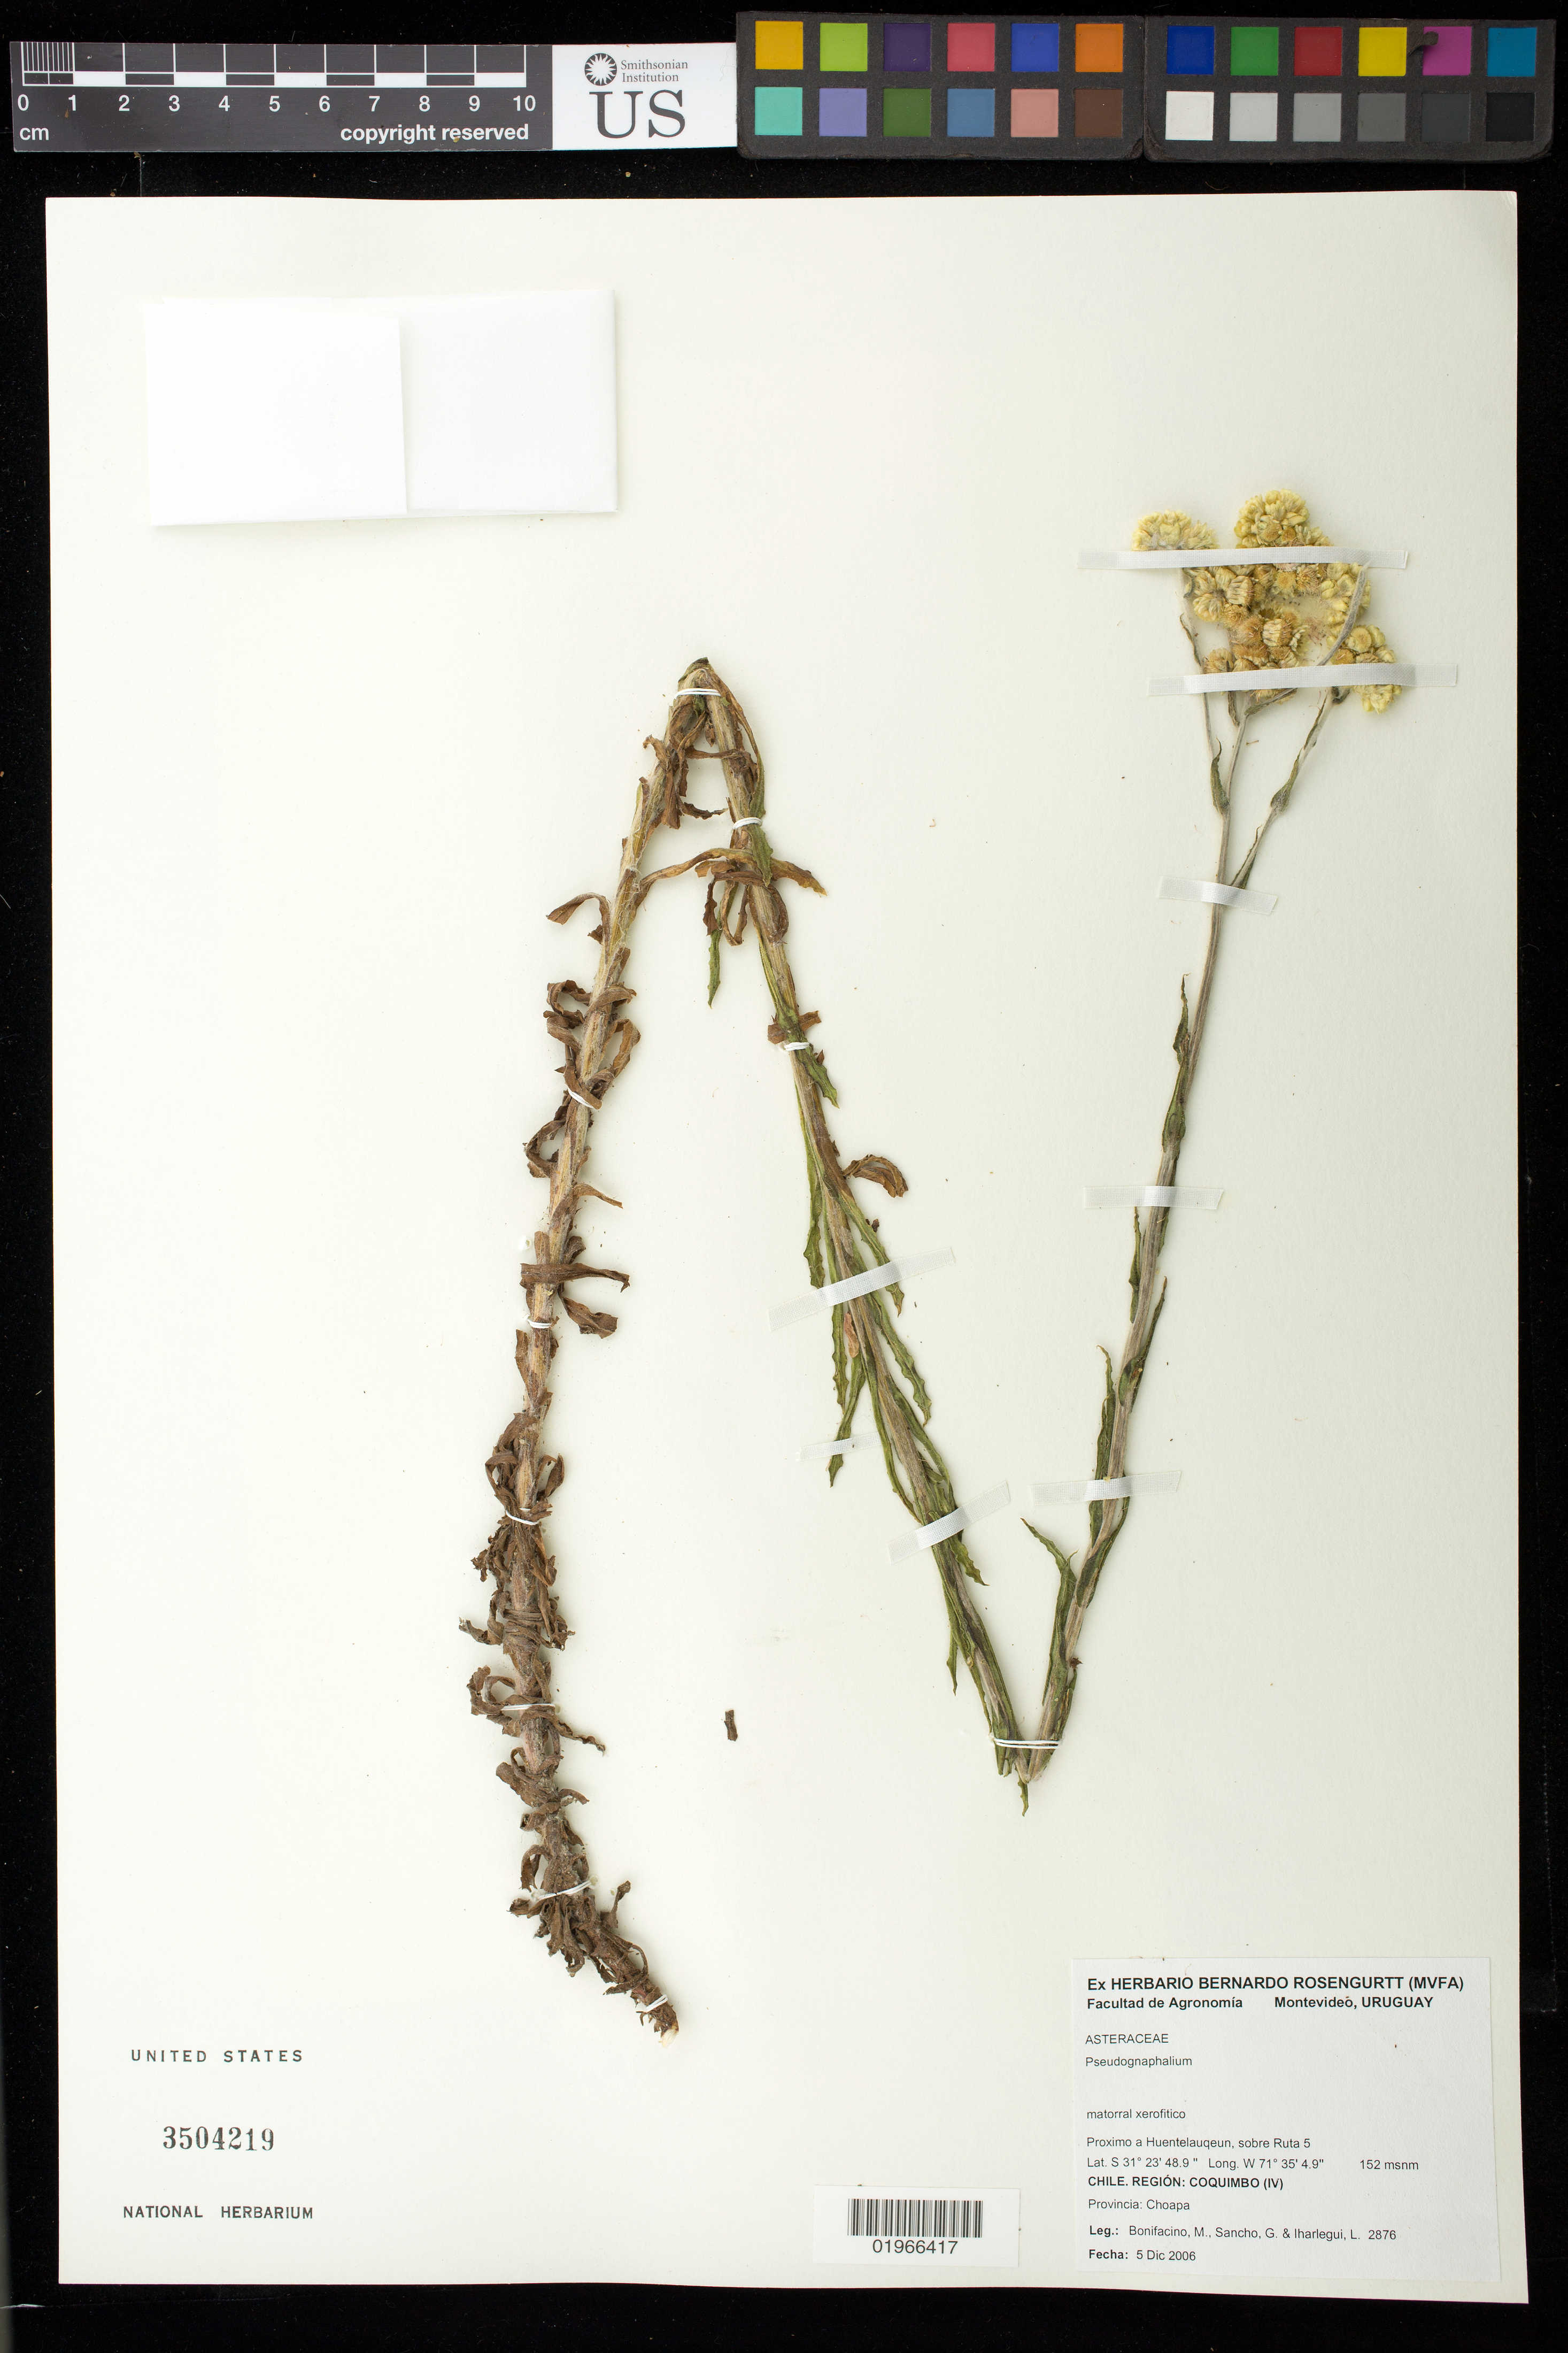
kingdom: Plantae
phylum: Tracheophyta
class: Magnoliopsida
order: Asterales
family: Asteraceae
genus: Pseudognaphalium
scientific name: Pseudognaphalium sp.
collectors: M. Bonifacino, G. Sancho & L. Iharlegui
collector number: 2876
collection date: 2006-12-05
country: Chile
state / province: Coquimbo (IV)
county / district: Choapa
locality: Proximo a Huentelauquen, sobre Ruta 5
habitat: Matorral xerofitico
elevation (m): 152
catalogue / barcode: US 3504219